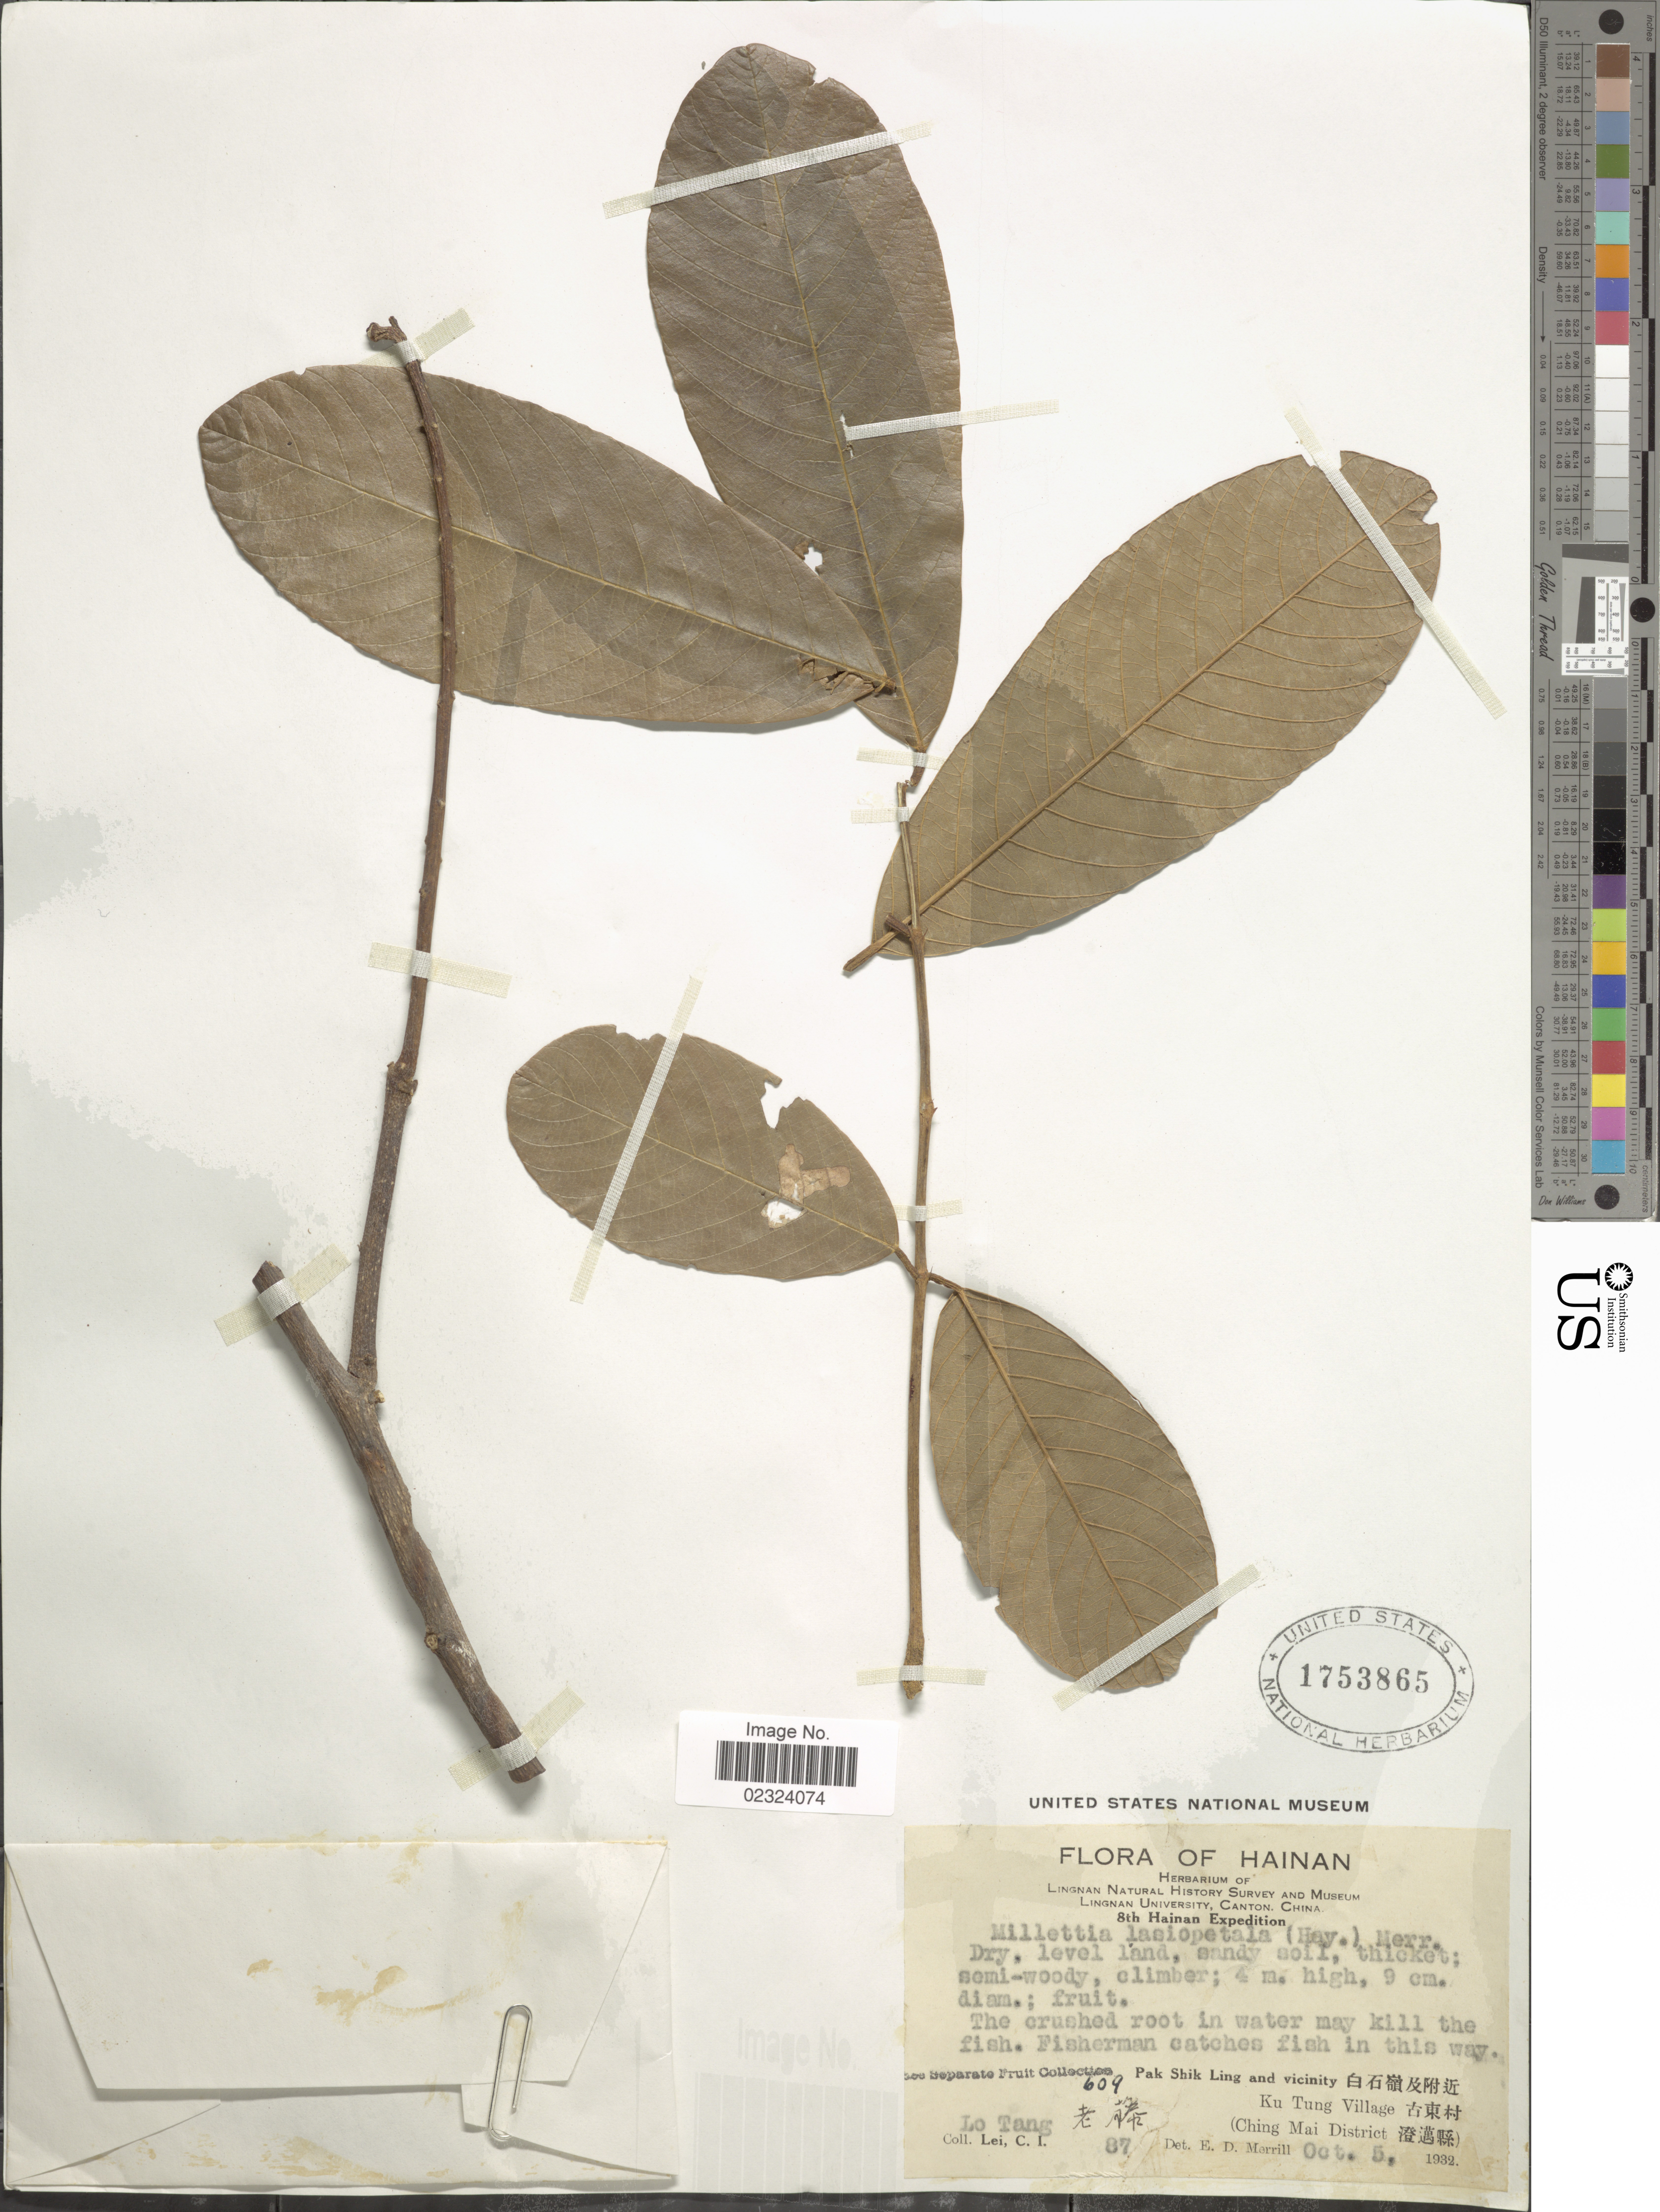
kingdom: Plantae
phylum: Tracheophyta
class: Magnoliopsida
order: Fabales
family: Fabaceae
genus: Millettia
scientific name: Millettia lasiopetala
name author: (Hayata) Merr.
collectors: Lo Tang & C. I. Lei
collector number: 87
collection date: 1932-10-05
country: China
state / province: Hainan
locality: Pak Shik Ling and vicinity. Ku Tung Village. (Ching Mai District).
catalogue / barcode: US 1753865